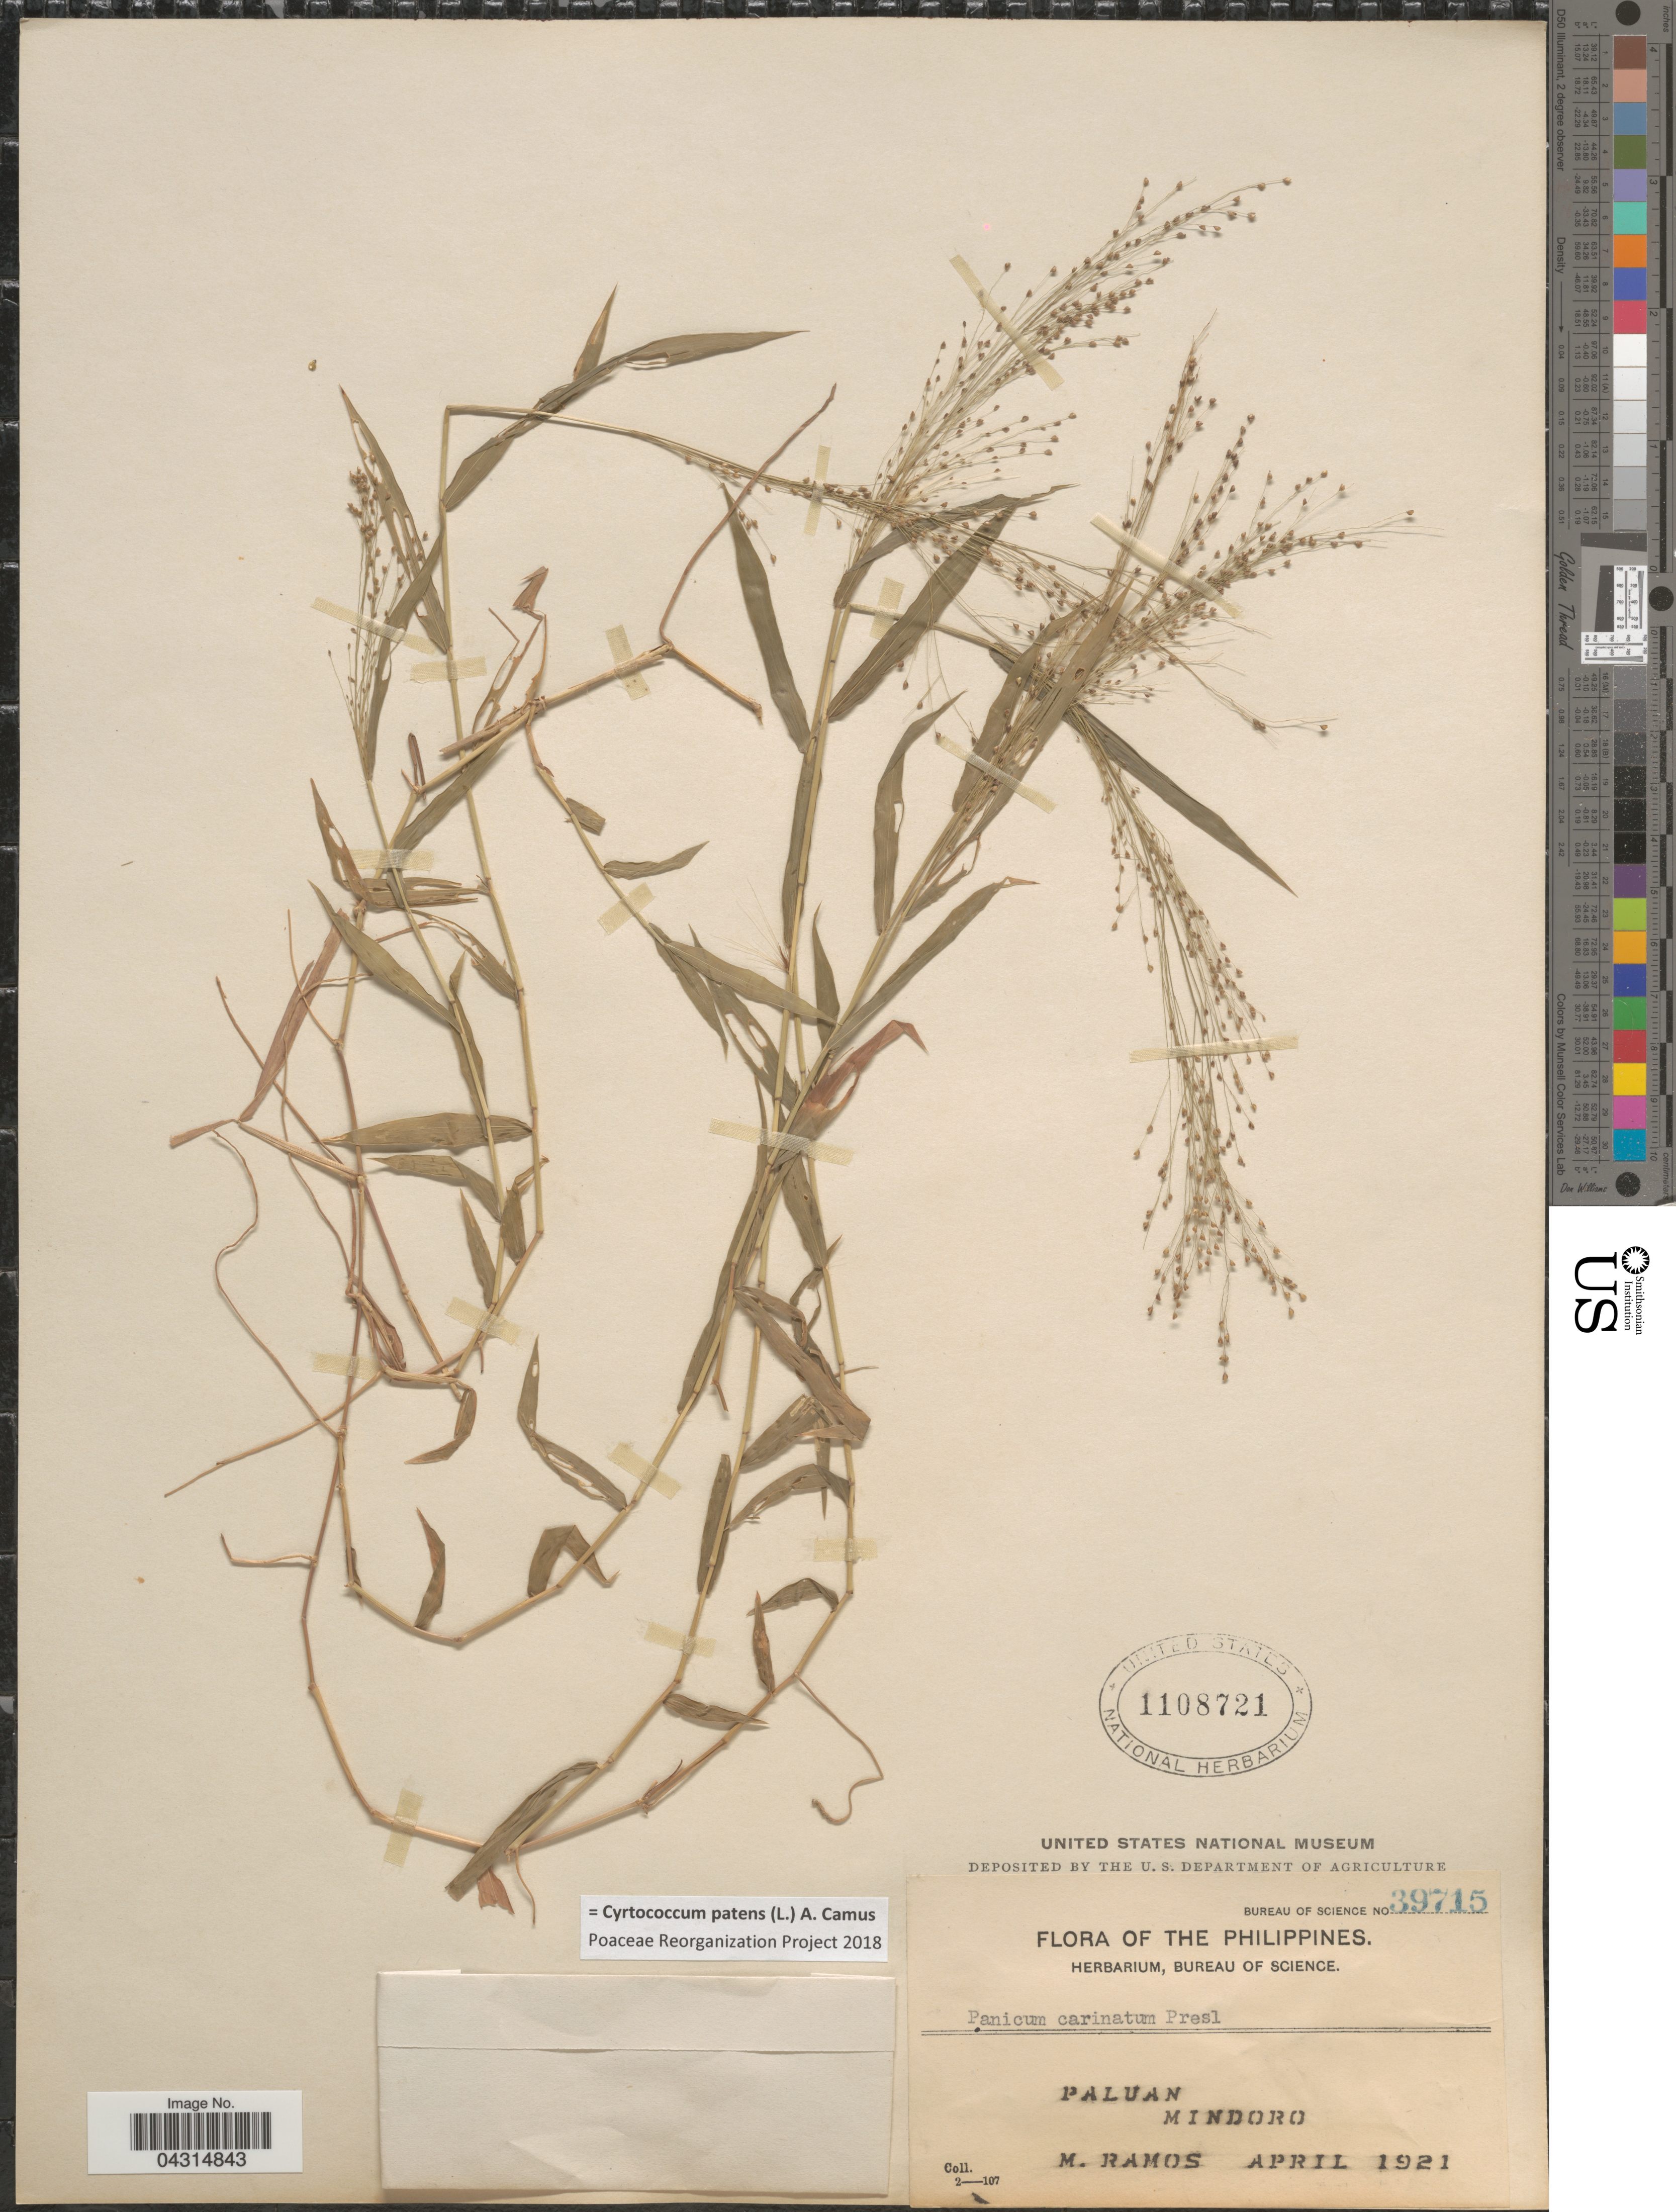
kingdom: Plantae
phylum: Tracheophyta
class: Liliopsida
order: Poales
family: Poaceae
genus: Cyrtococcum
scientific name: Cyrtococcum patens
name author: (L.) A. Camus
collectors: M. Ramos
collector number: Bureau of Science 39715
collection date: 1921-04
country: Philippines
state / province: Mimaropa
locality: Paluan. Mindoro.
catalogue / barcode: US 1108721